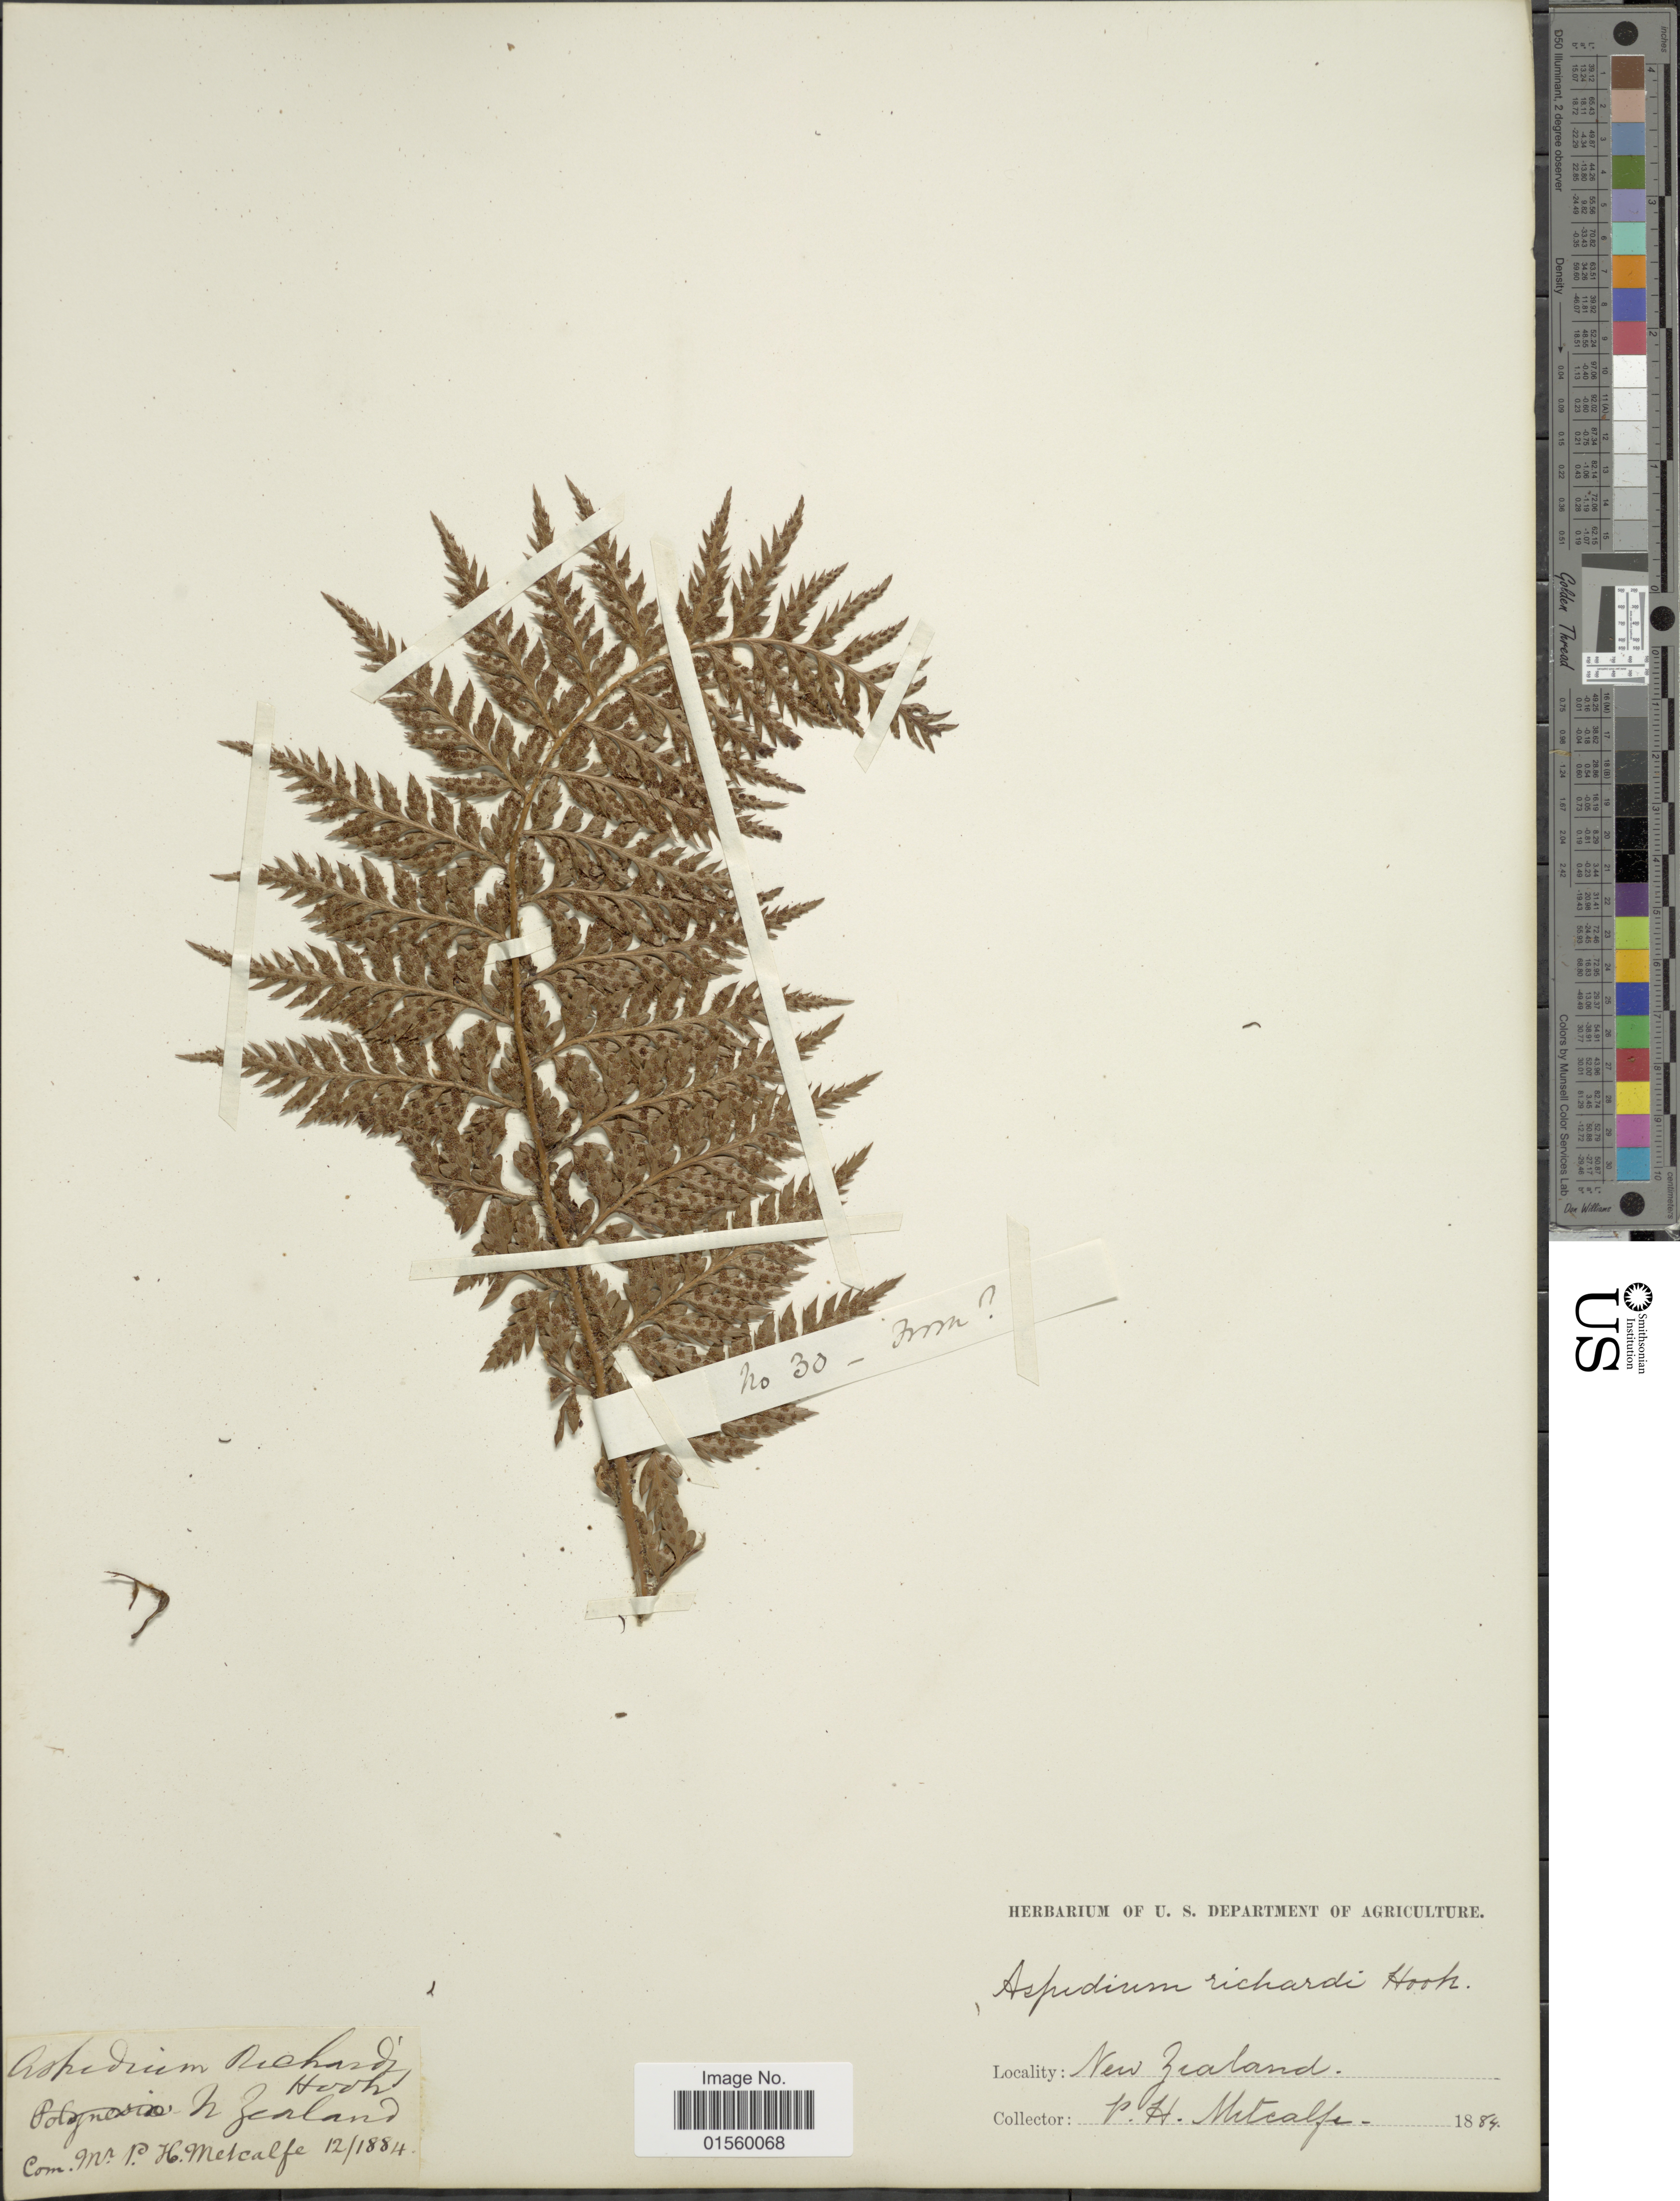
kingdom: Plantae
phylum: Tracheophyta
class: Polypodiopsida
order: Polypodiales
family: Dryopteridaceae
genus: Polystichum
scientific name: Polystichum richardii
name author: J. Sm.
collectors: P. Metcalfe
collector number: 30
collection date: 1884-12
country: New Zealand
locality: N. Zealand